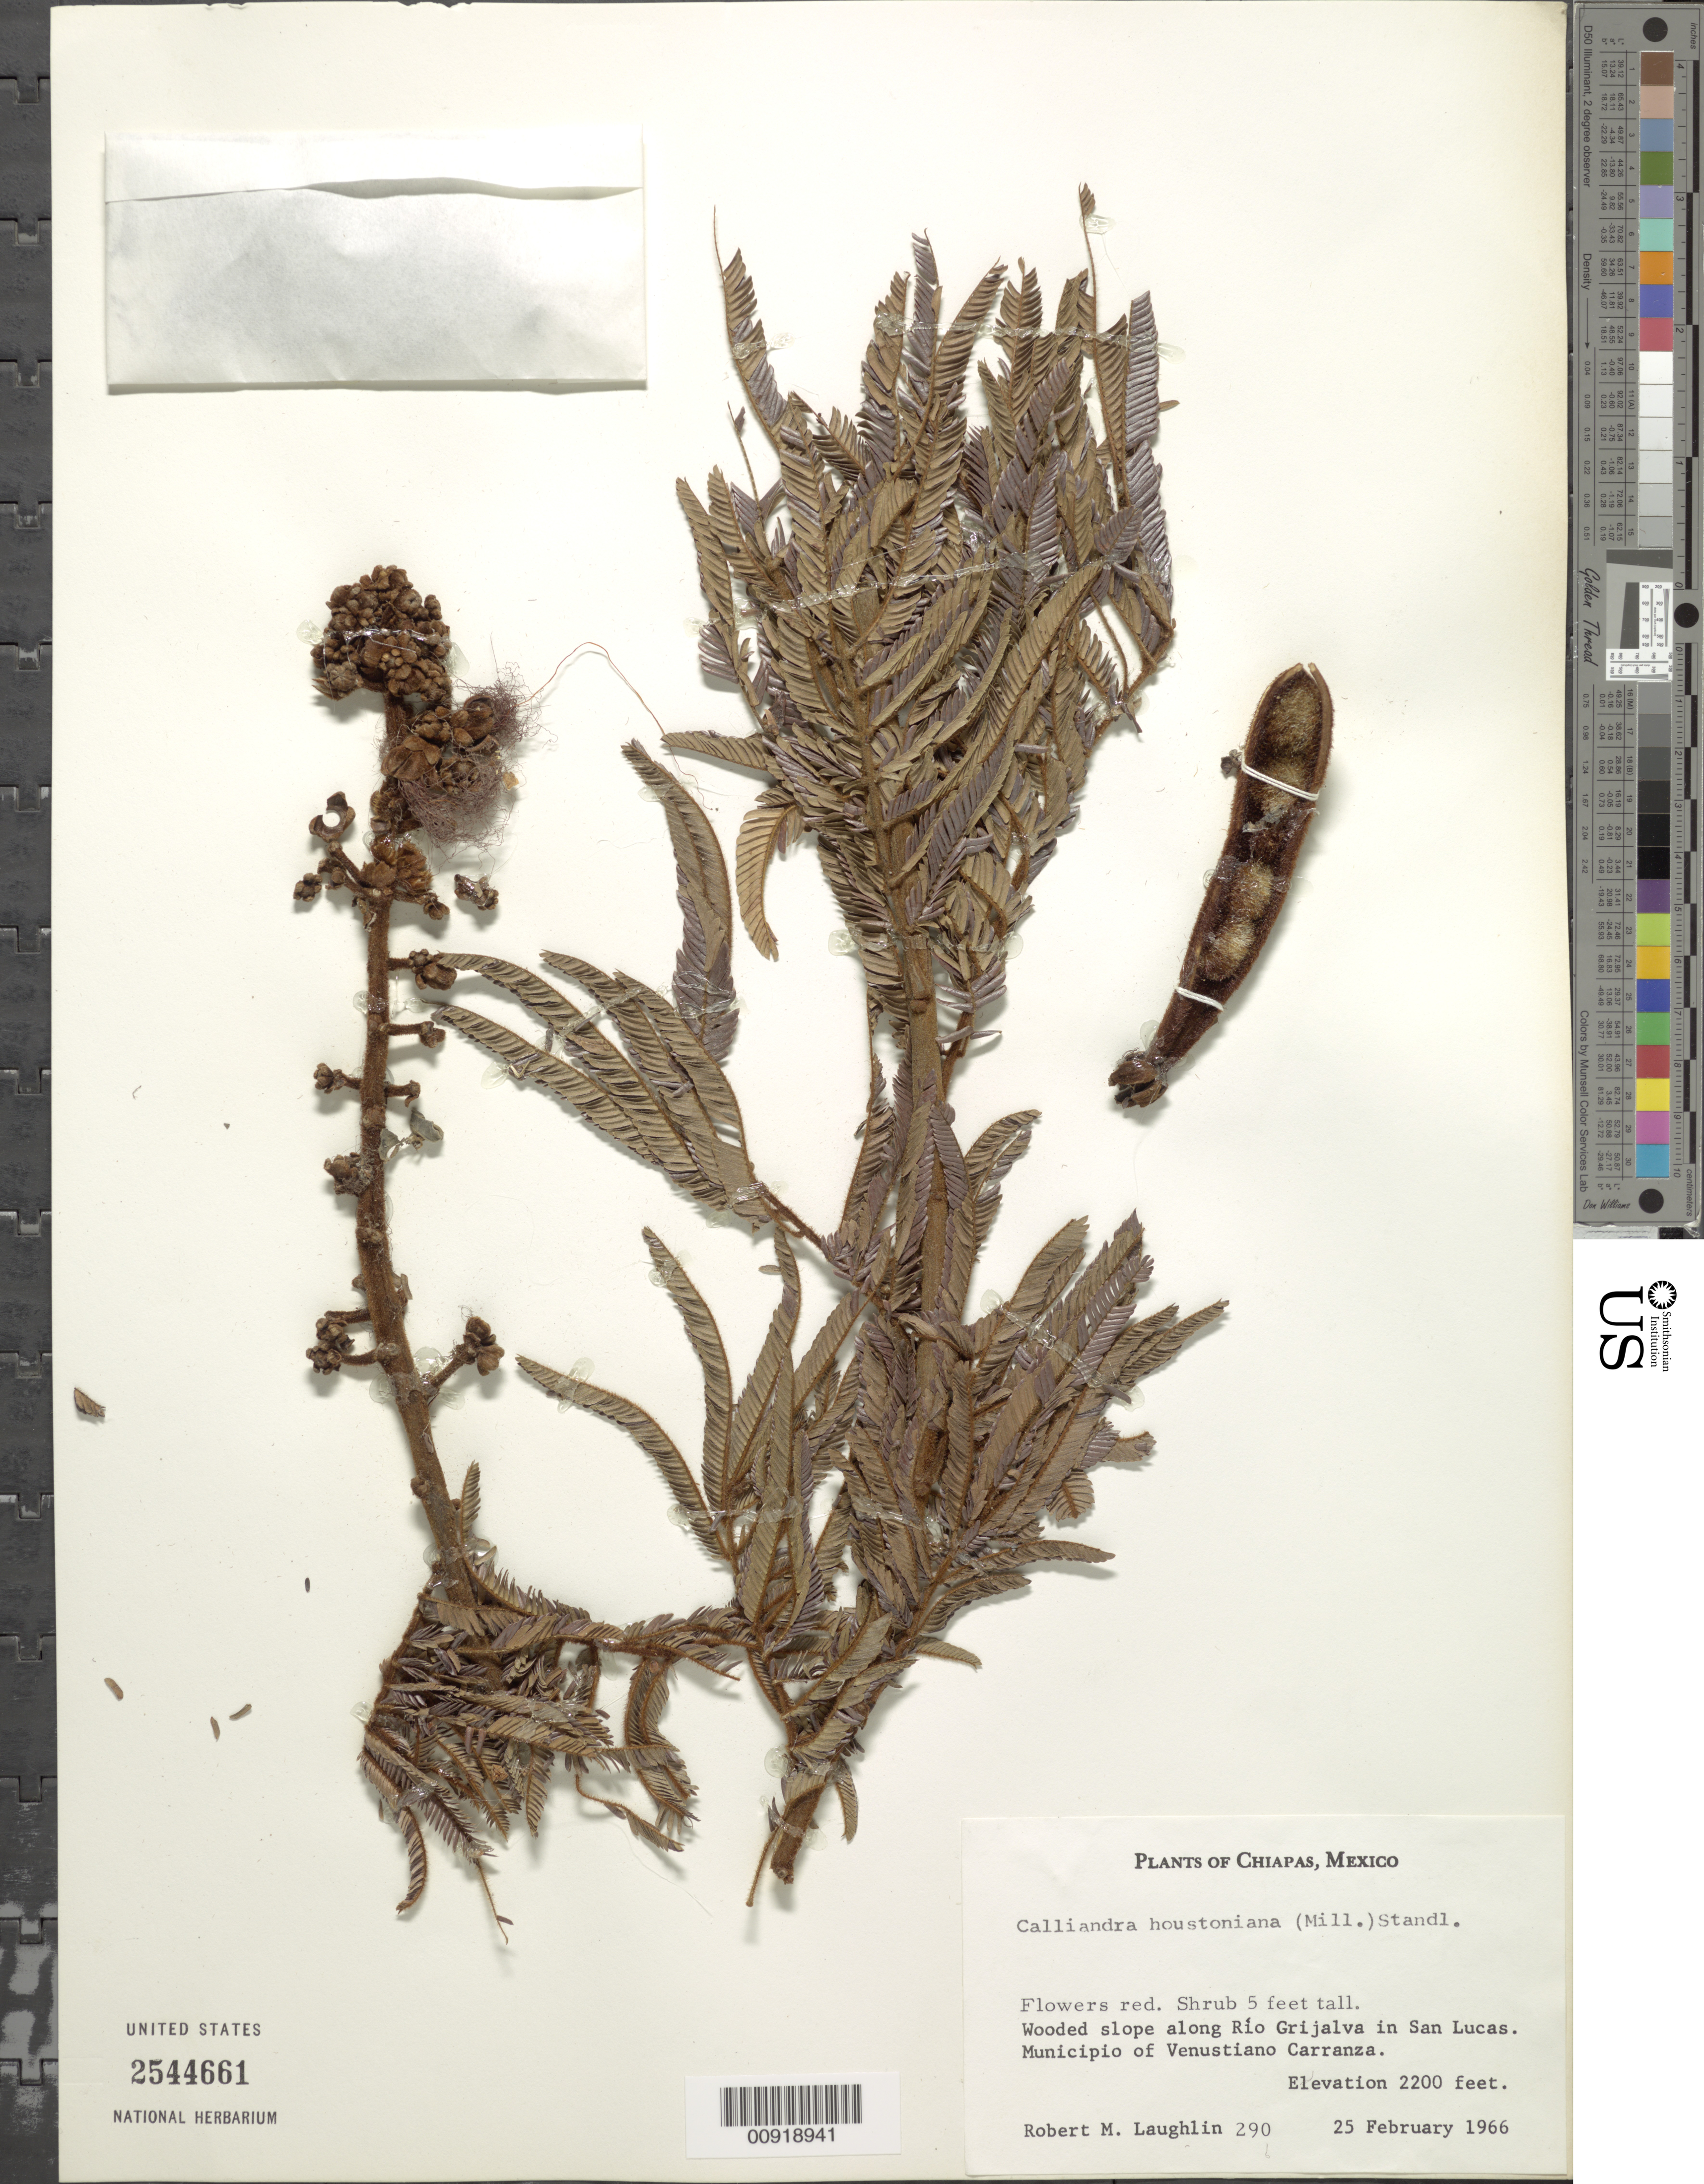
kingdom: Plantae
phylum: Tracheophyta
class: Magnoliopsida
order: Fabales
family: Fabaceae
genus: Calliandra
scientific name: Calliandra houstoniana var. houstoniana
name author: (Mill.) Standl.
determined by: Strong, Mark T., (BOT), Smithsonian Institution - National Museum of Natural History (UNITED STATES)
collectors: R. M. Laughlin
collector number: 290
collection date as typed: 25 Feb 1966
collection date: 1966-02-25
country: Mexico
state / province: Chiapas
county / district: Venustiano Carranza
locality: Along Río Grijalva in San Lucas. Municipio of Venustiano Carranza, Chiapas.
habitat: Wooded slope along Río.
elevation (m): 671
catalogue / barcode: US 2544661